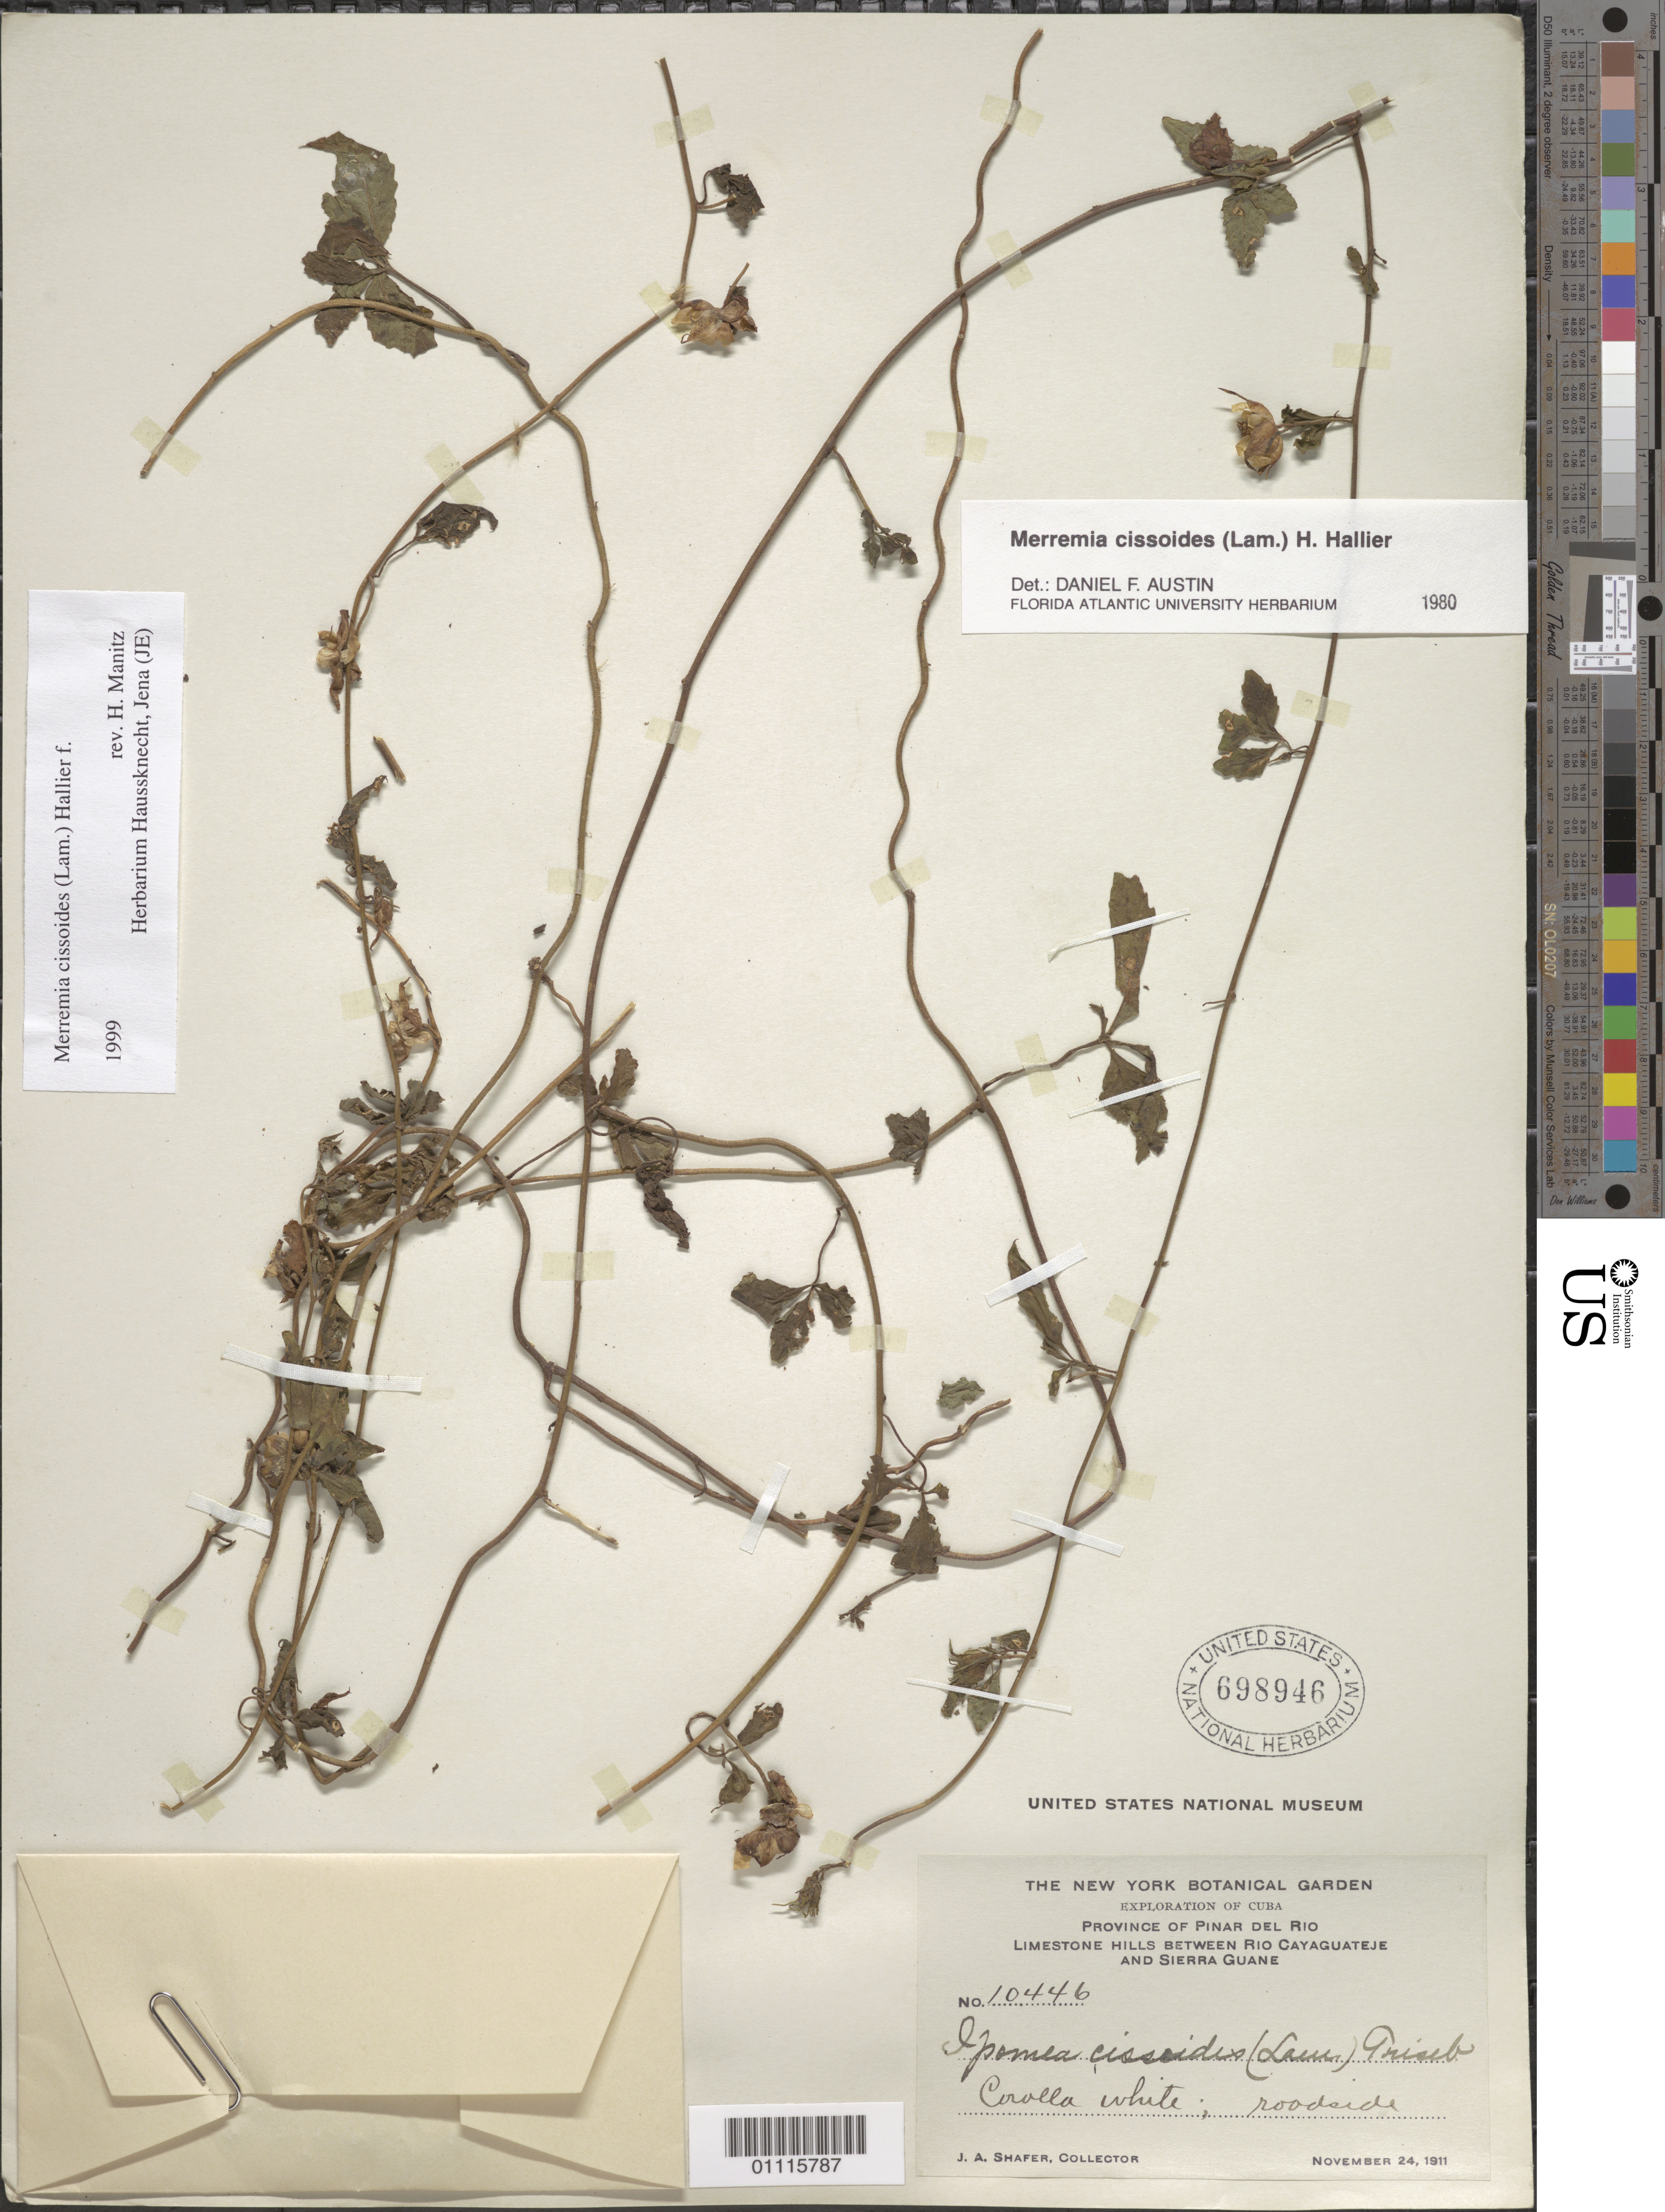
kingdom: Plantae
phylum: Tracheophyta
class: Magnoliopsida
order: Solanales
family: Convolvulaceae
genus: Distimake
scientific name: Distimake cissoides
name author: (Lam.) A. R. Simões & Staples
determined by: Strong, Mark T., (BOT), Smithsonian Institution - National Museum of Natural History (UNITED STATES)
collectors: J. A. Shafer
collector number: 10446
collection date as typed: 24 Nov 1911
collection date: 1911-11-24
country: Cuba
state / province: Pinar del Rio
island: Cuba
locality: Limestone hills between Rio Cayaguateje and Sierra Guane Roadside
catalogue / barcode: US 698946